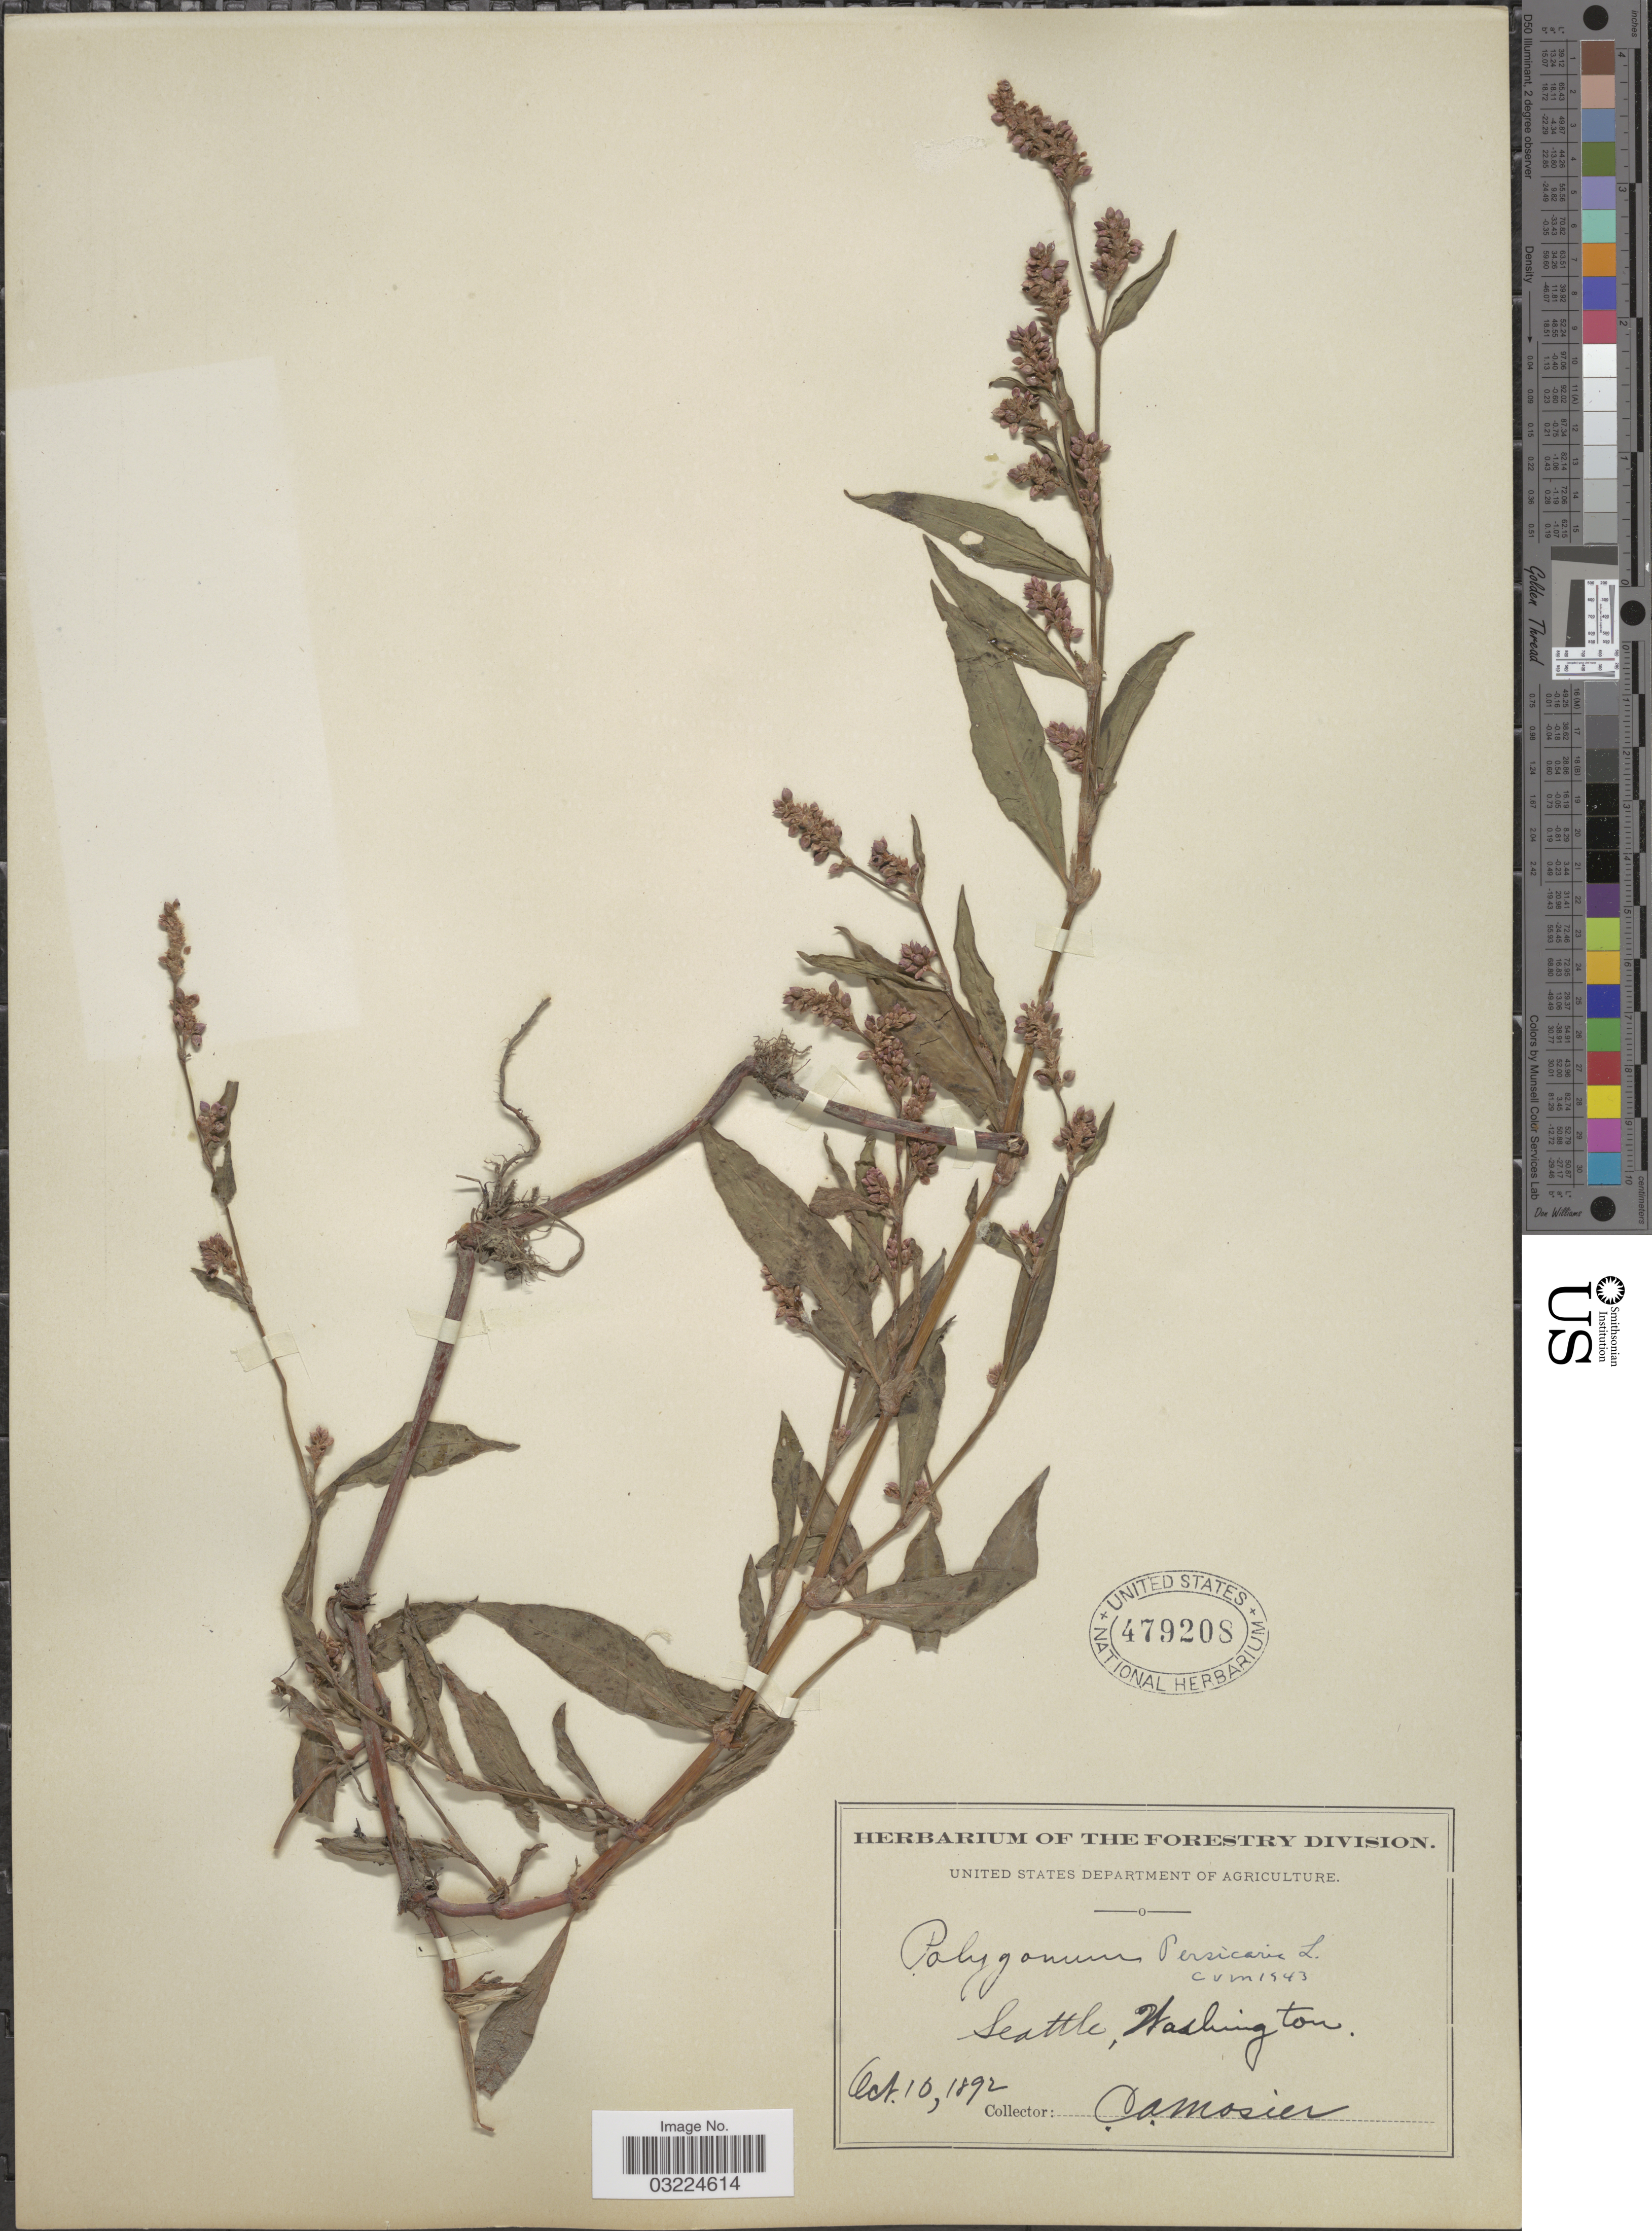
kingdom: Plantae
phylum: Tracheophyta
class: Magnoliopsida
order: Caryophyllales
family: Polygonaceae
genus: Persicaria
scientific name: Persicaria maculosa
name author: S.F. Gray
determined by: Atha, D. E.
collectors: C. A. Mosier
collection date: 1892-10-10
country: United States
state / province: Washington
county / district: King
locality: Seattle.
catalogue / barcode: US 479208